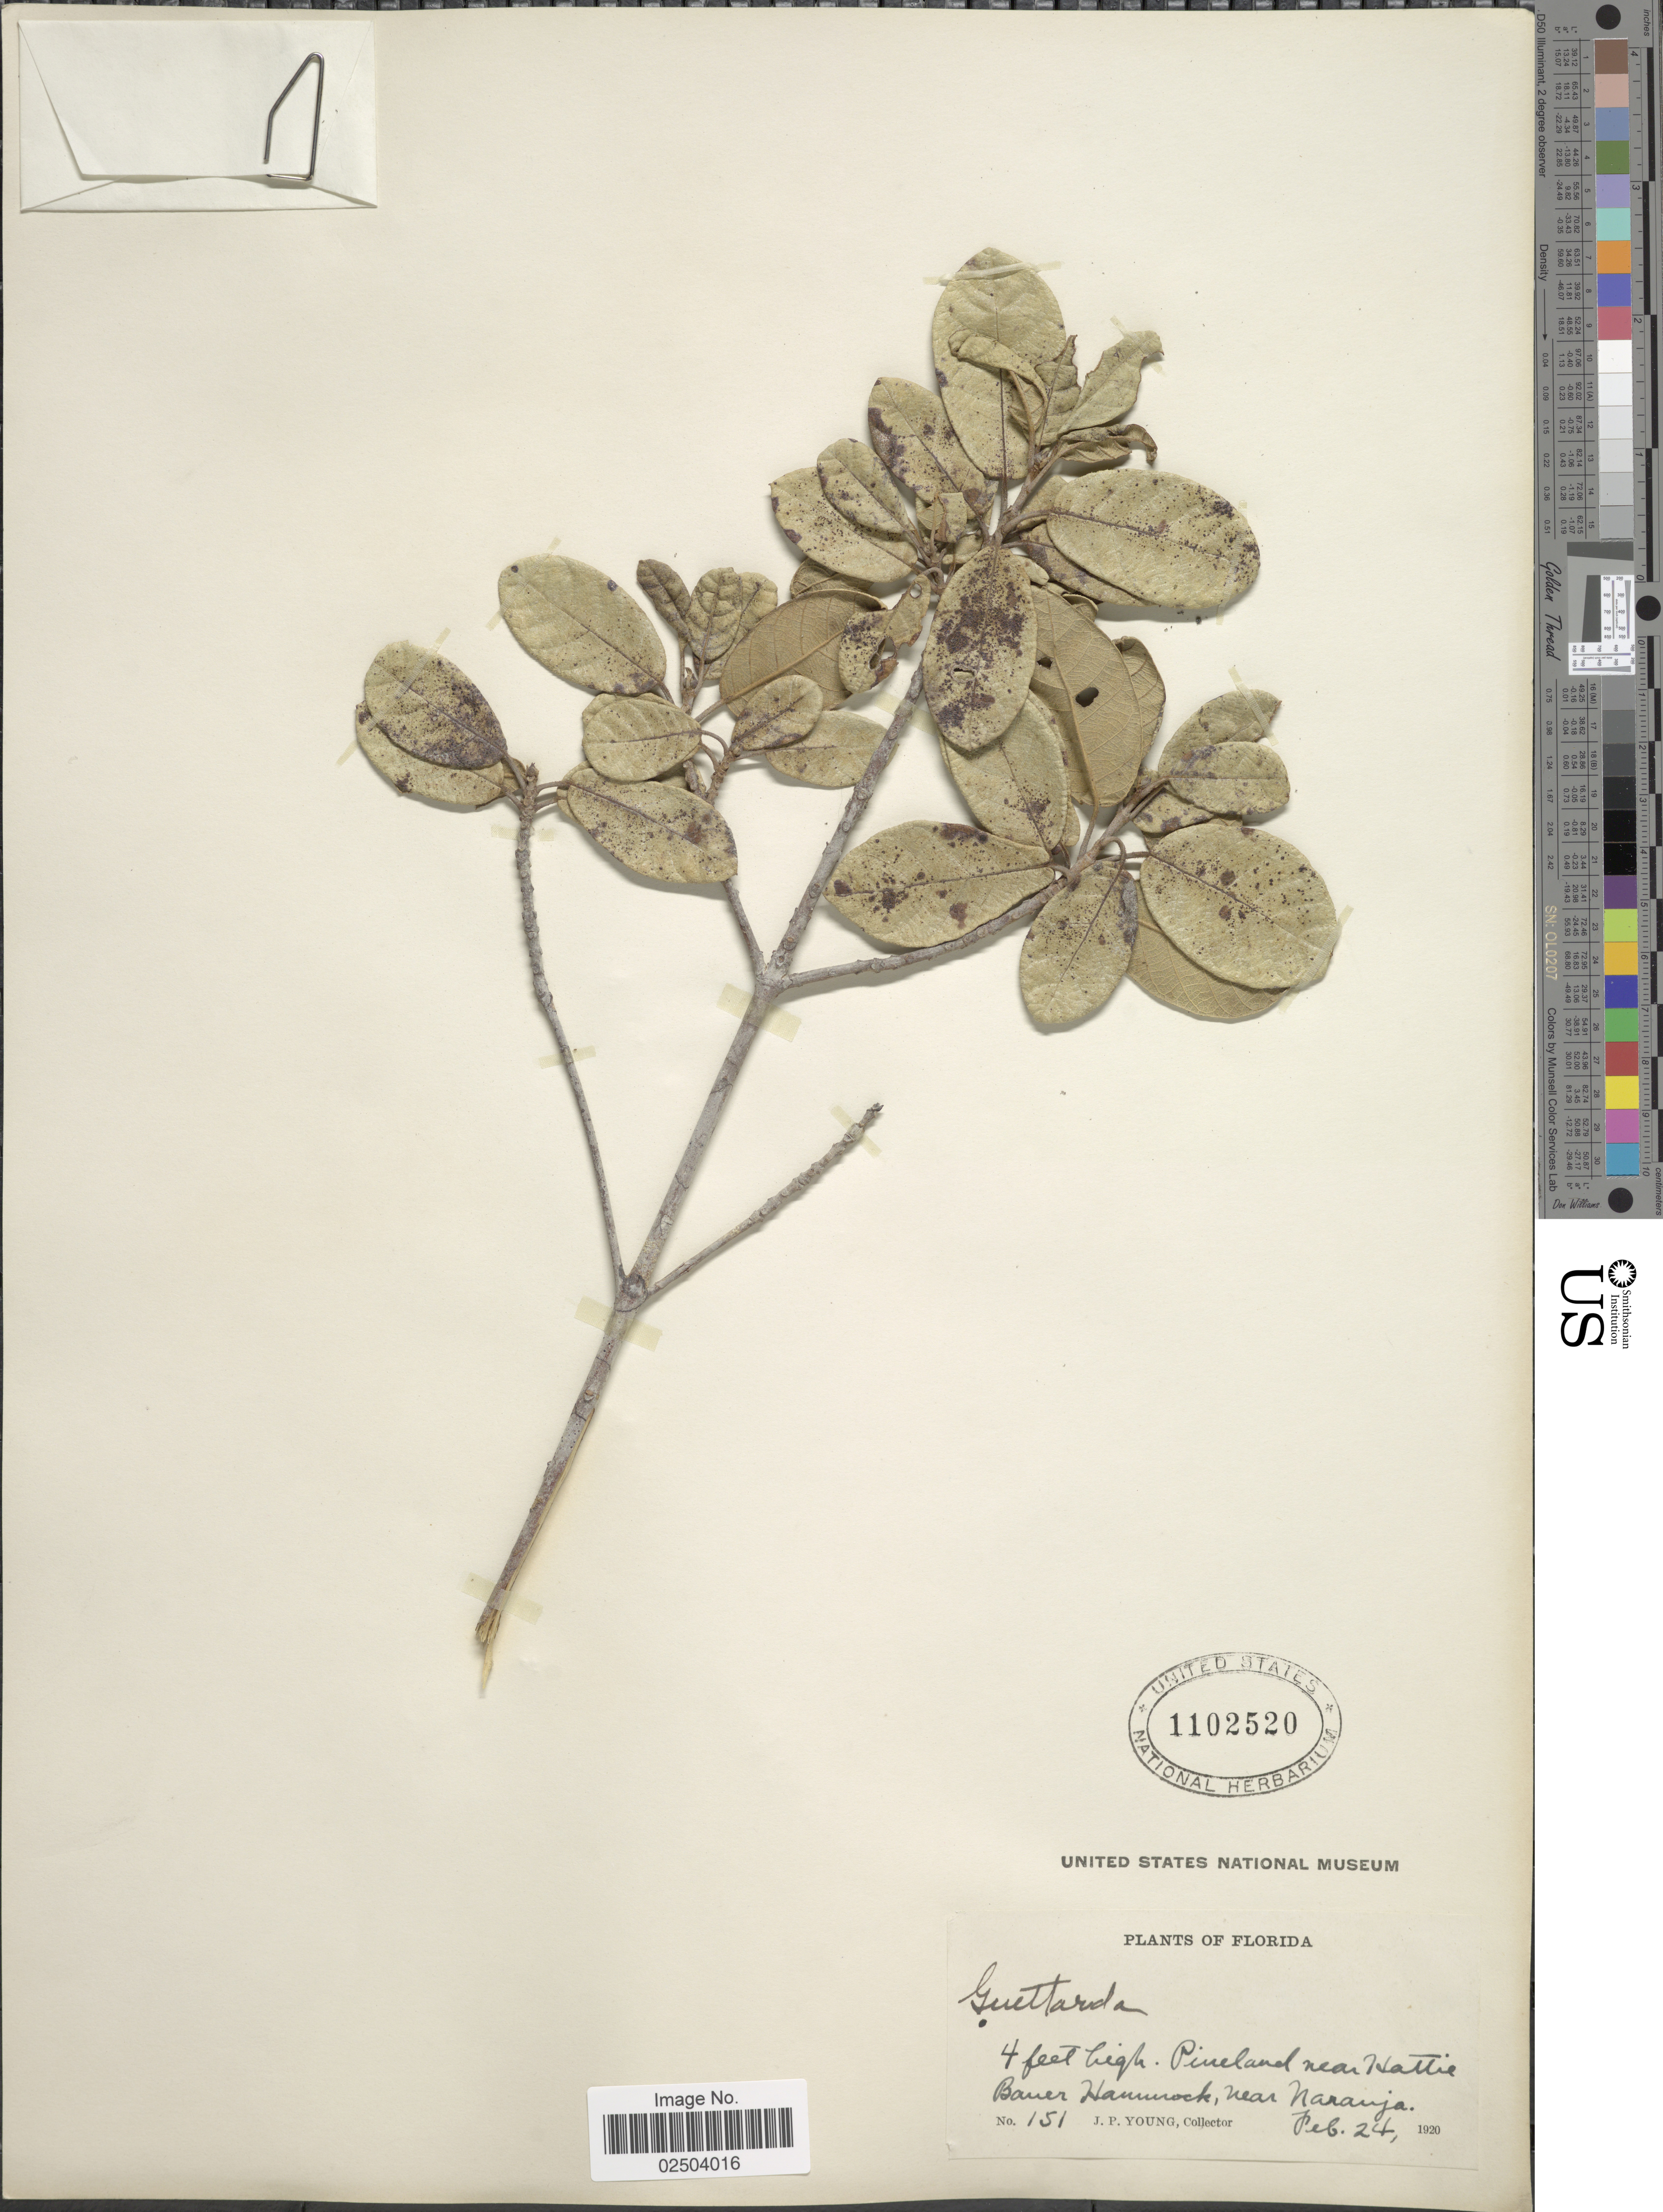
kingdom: Plantae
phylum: Tracheophyta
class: Magnoliopsida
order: Gentianales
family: Rubiaceae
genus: Guettarda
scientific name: Guettarda scabra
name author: (L.) Vent.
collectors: J. P. Young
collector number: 151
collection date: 1920-02-24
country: United States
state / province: Florida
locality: Pineland near Hattie Bauer Hammock, near Naranja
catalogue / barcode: US 1102520